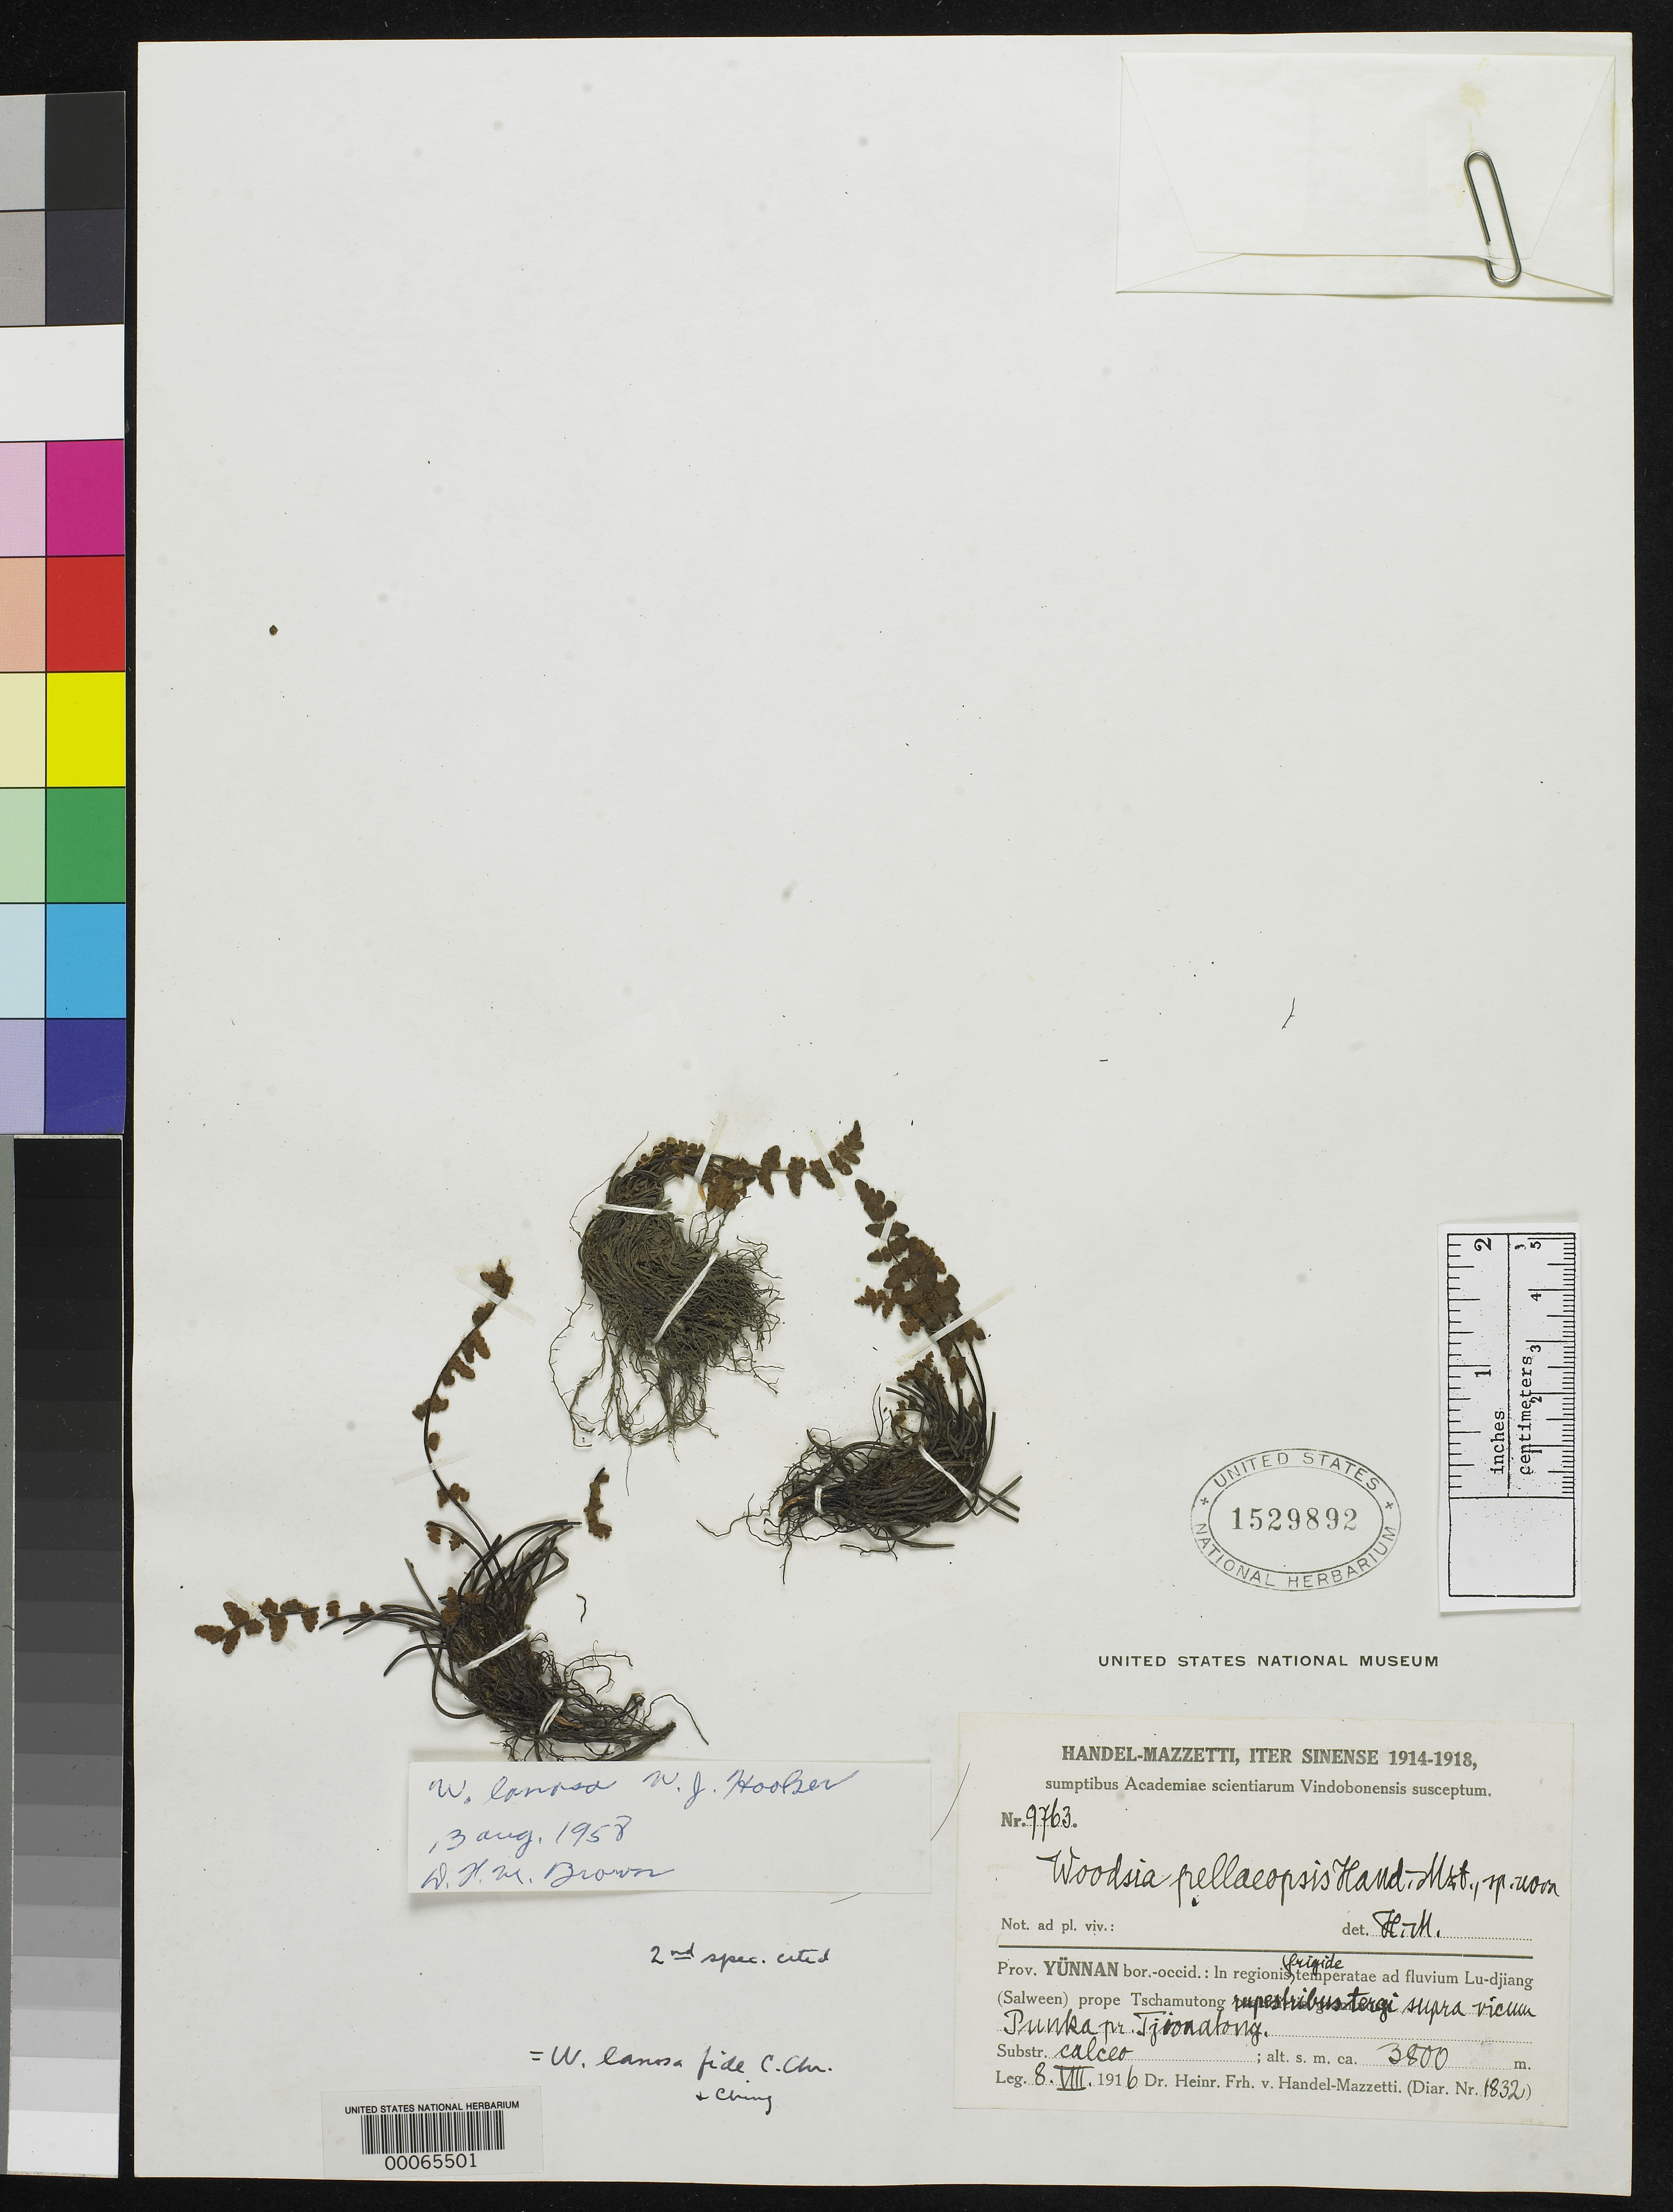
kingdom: Plantae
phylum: Tracheophyta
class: Polypodiopsida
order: Polypodiales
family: Woodsiaceae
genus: Woodsia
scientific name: Woodsia pellaeopsis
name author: Hand.-Mazz.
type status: Syntype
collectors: H. Handel-Mazzetti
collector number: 9763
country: China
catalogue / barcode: US 1529892